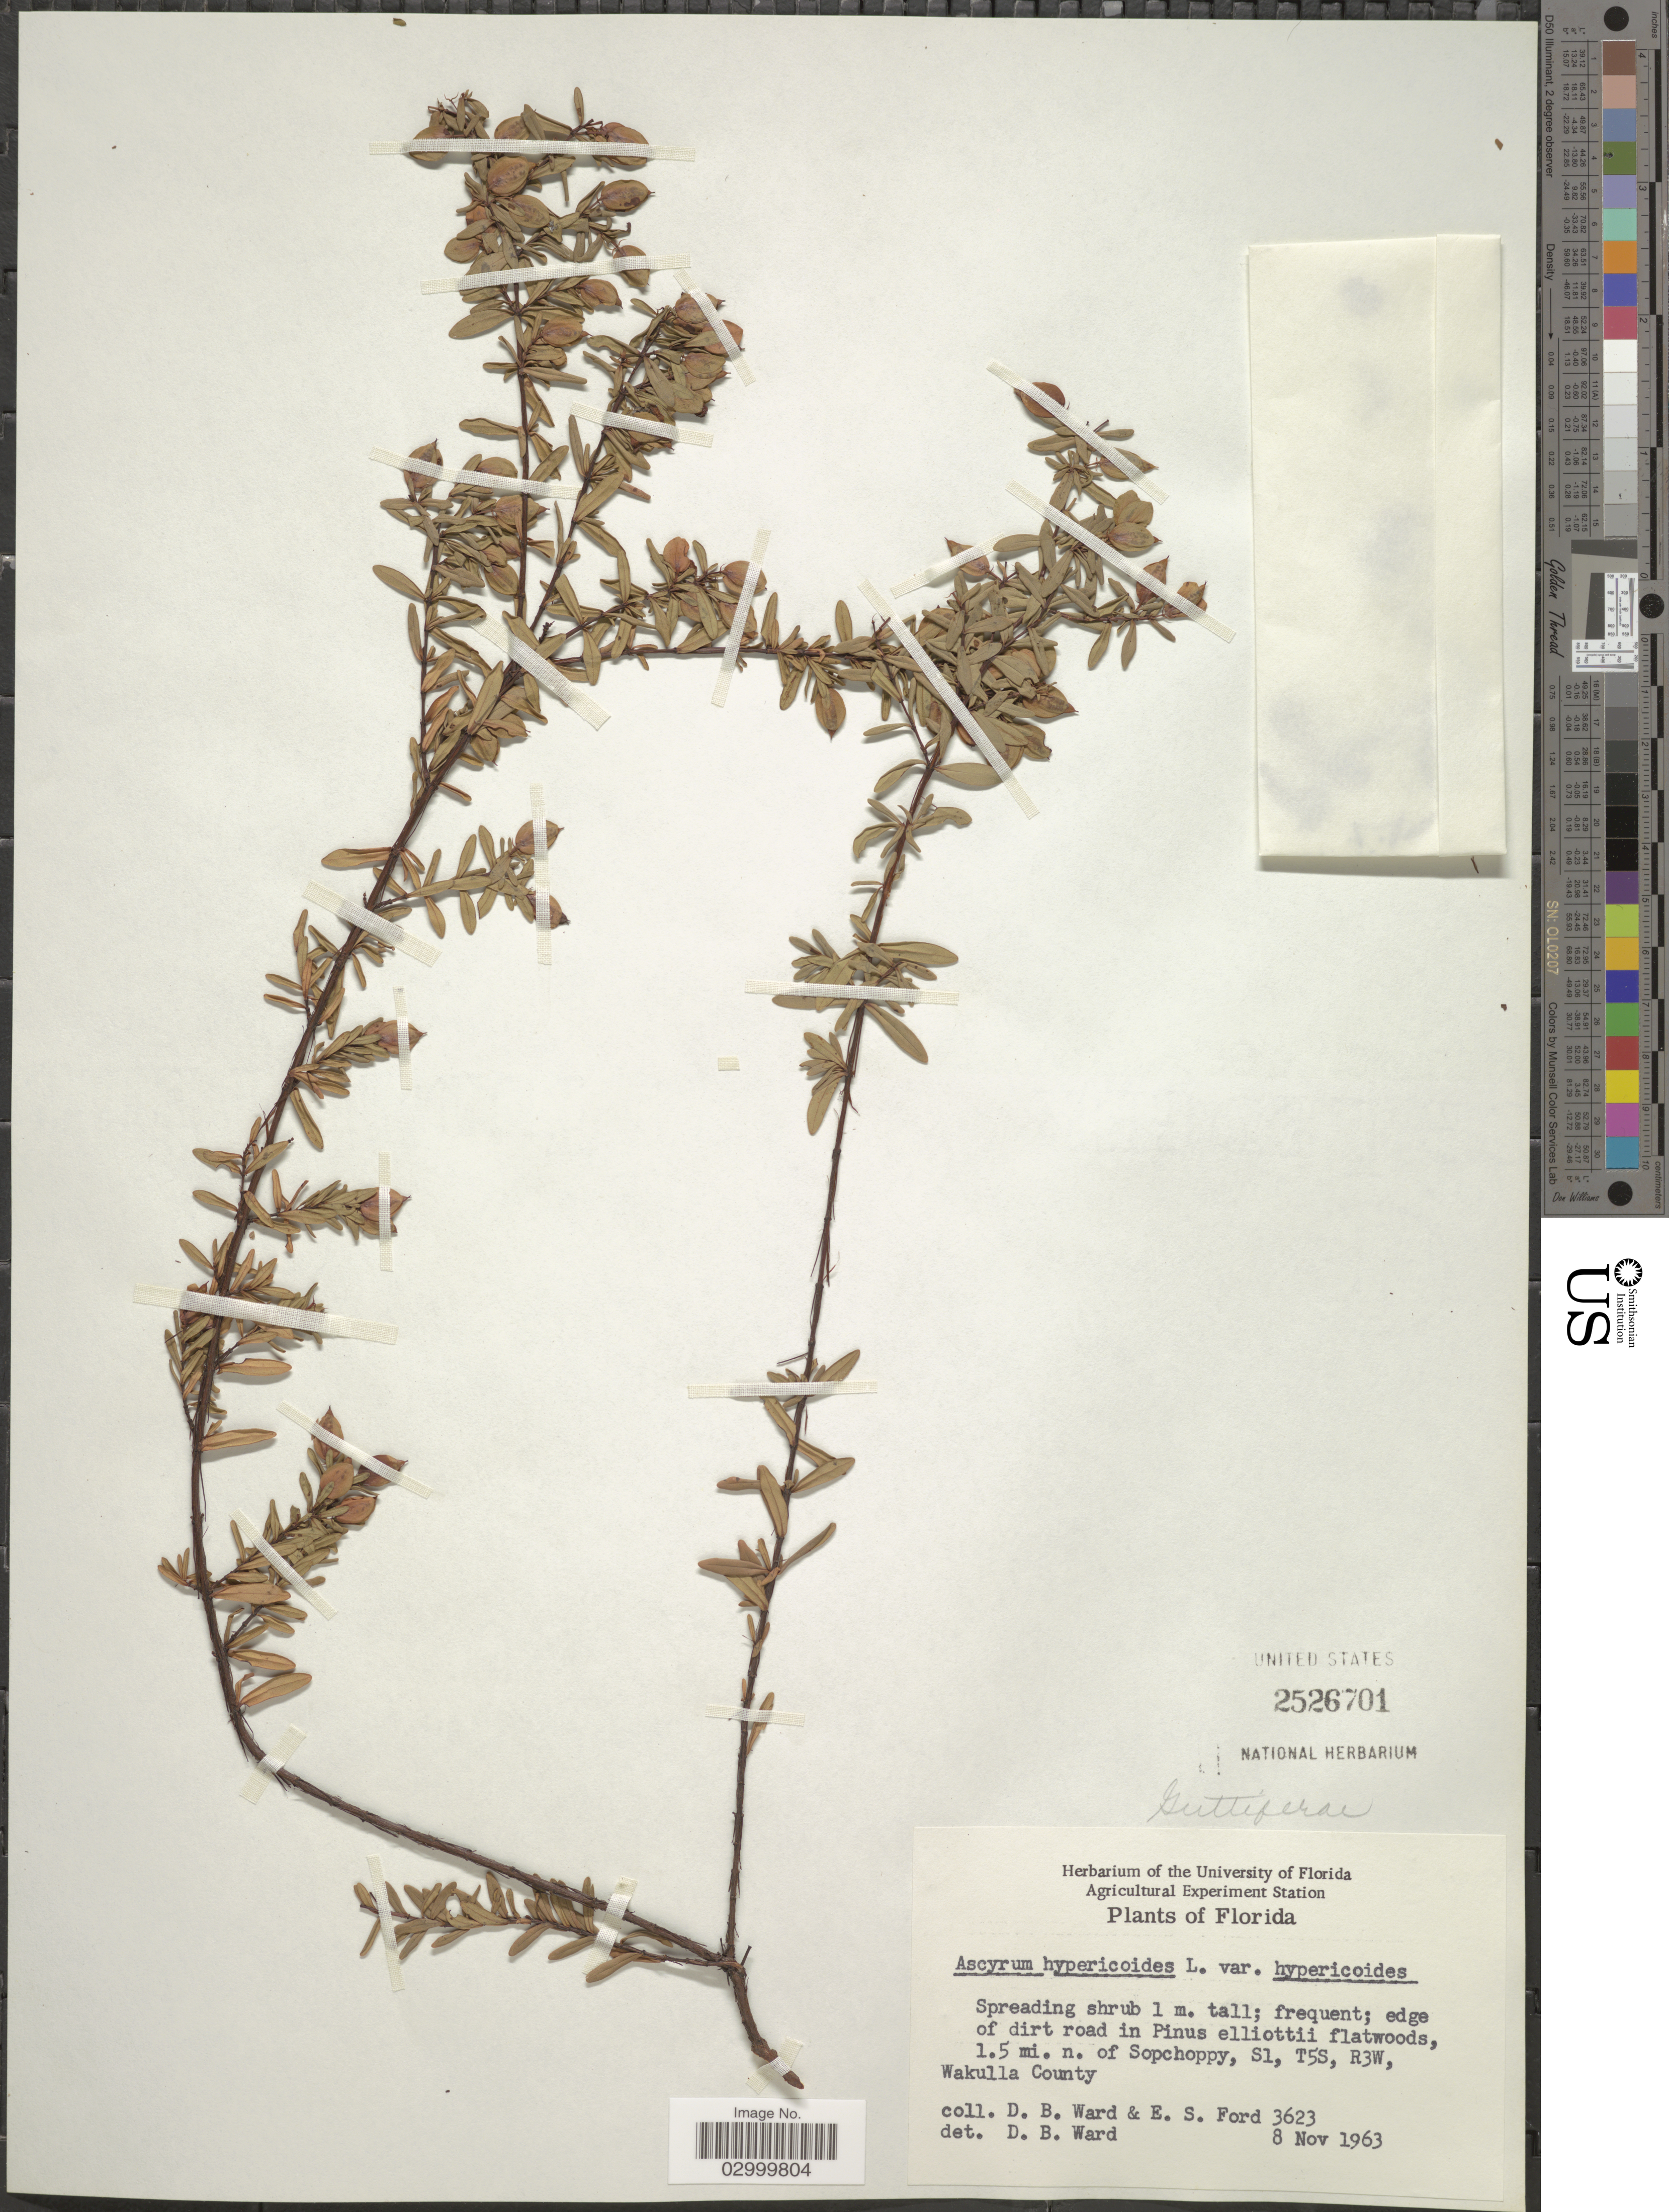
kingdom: Plantae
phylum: Tracheophyta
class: Magnoliopsida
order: Malpighiales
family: Hypericaceae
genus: Hypericum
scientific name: Hypericum hypericoides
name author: (L.) Crantz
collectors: D. B. Ward & E. Ford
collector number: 3623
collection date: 1963-11-08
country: United States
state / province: Florida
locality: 1.5 mi. n. of Sopchoppy, S1, T5S, R3W, Wakulla County.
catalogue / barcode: US 2526701